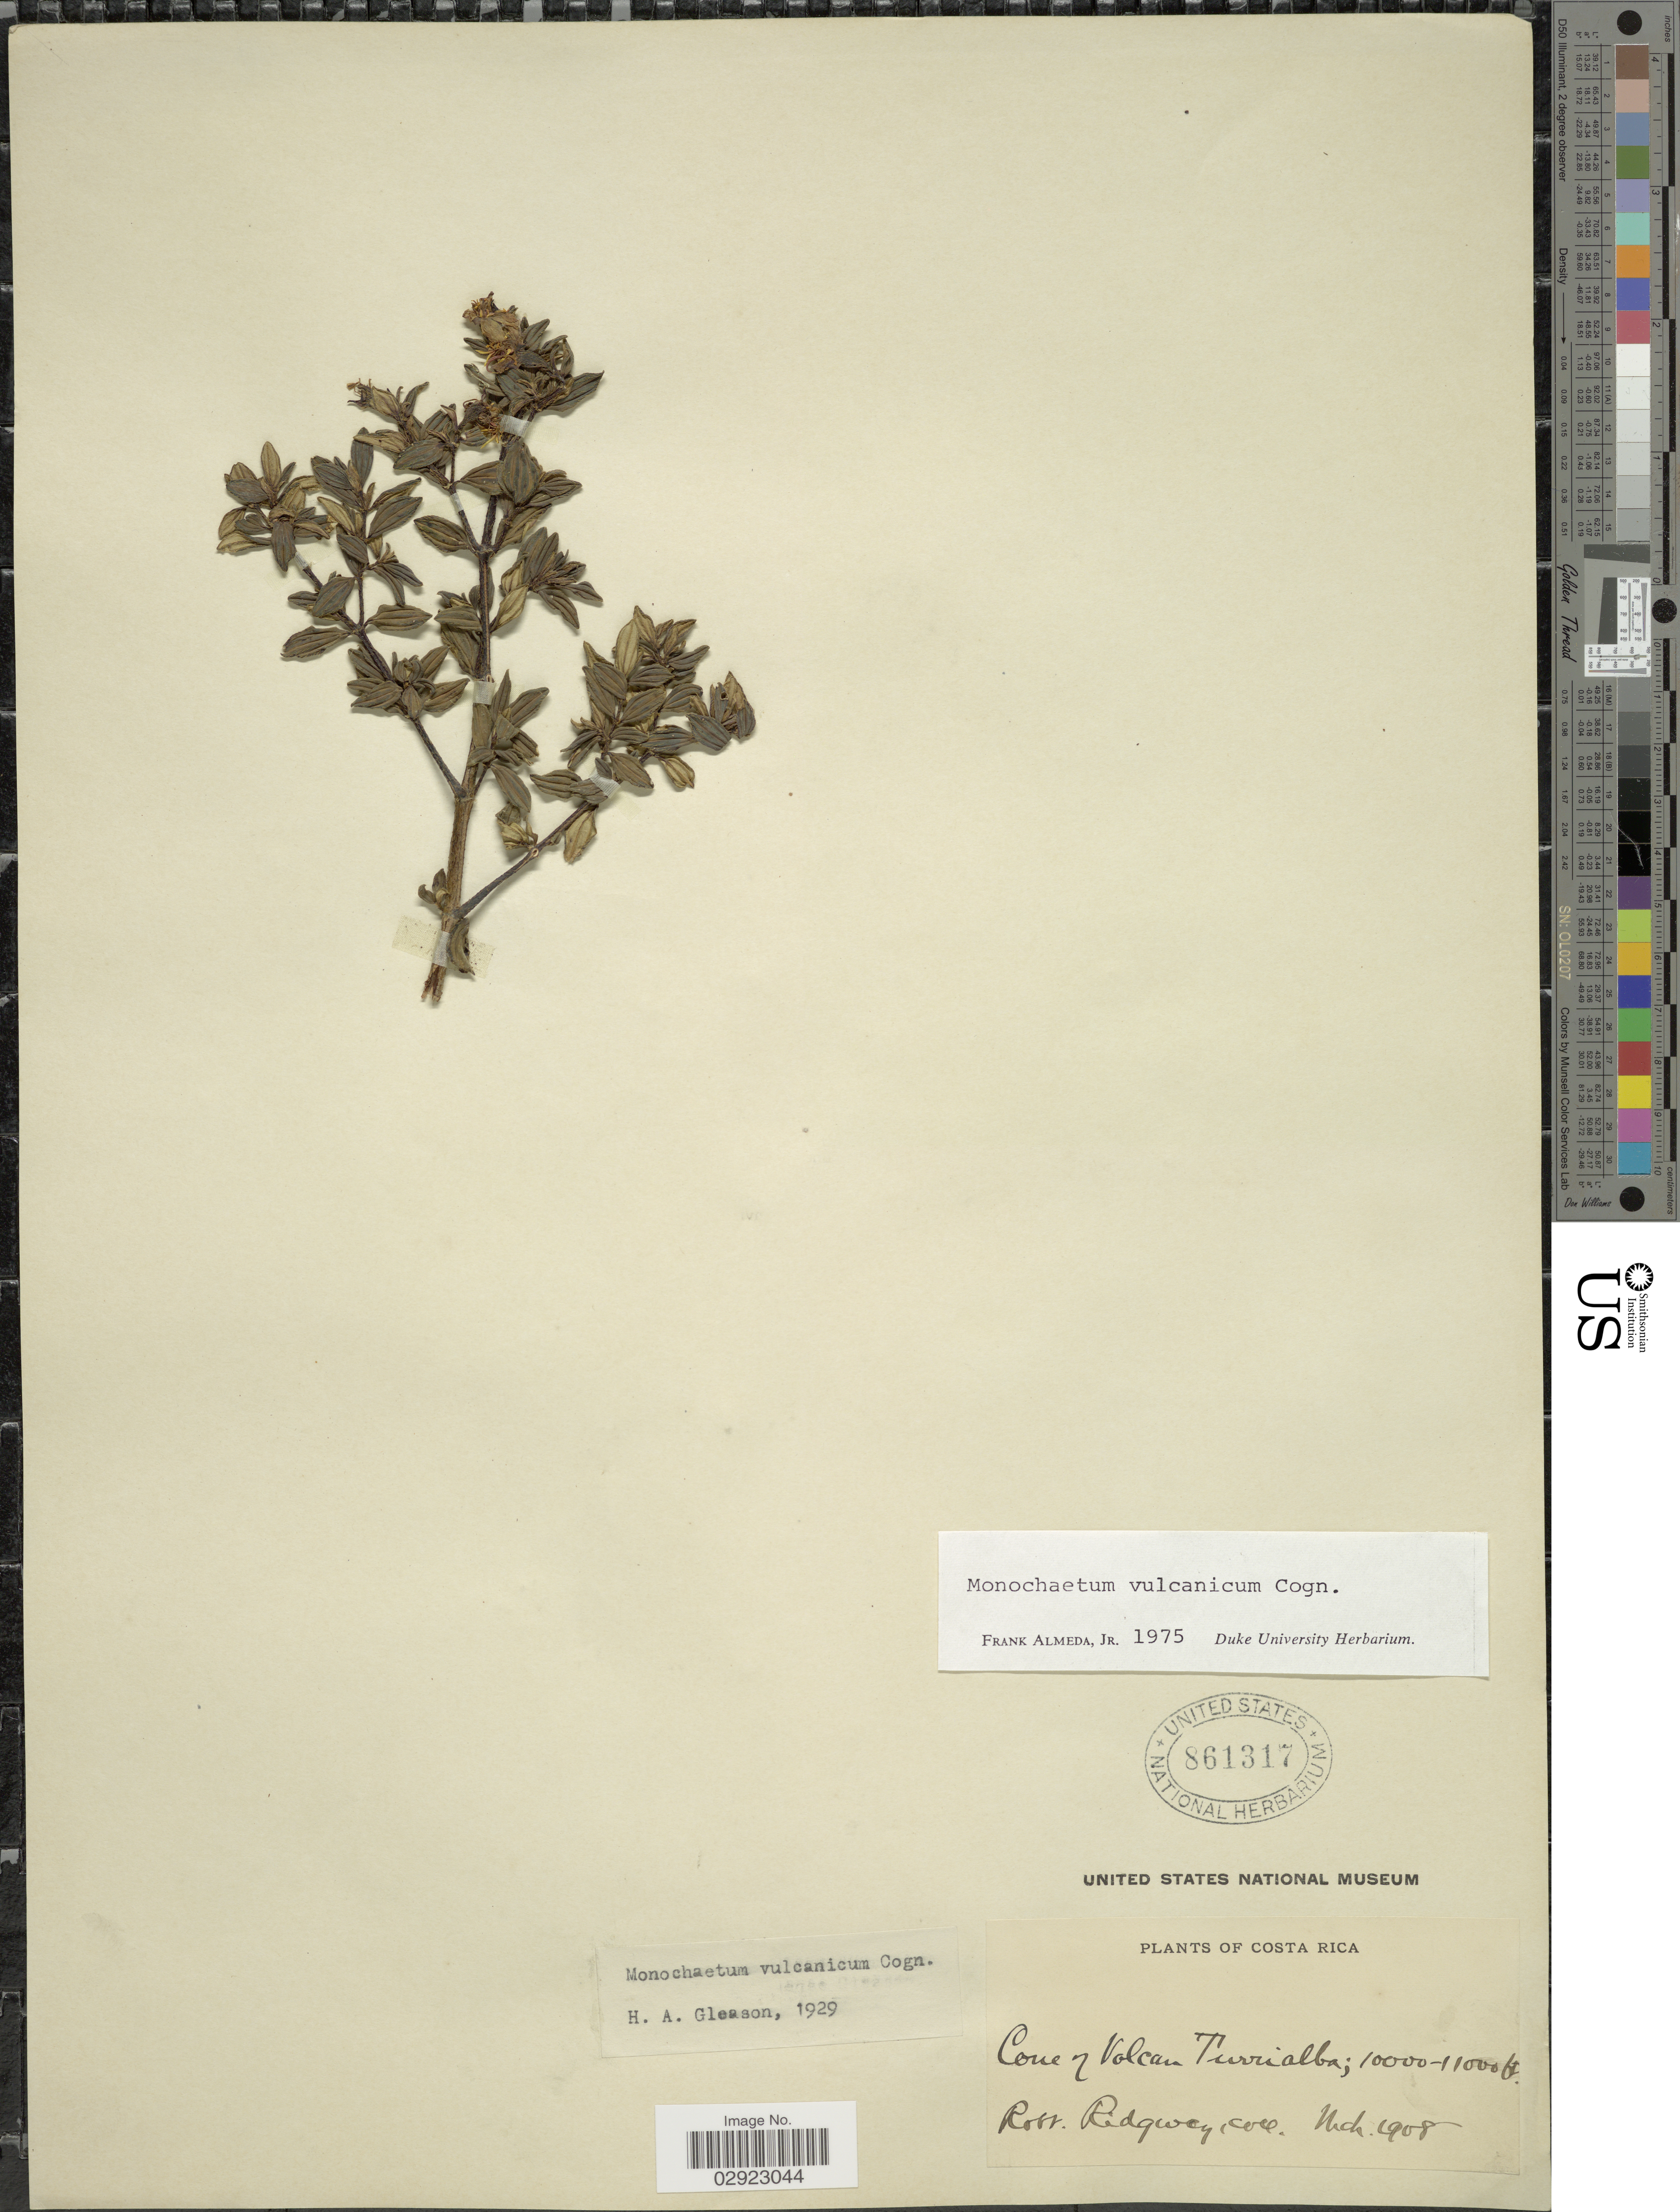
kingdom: Plantae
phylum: Tracheophyta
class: Magnoliopsida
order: Myrtales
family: Melastomataceae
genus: Monochaetum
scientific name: Monochaetum vulcanicum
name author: Cogn.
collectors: R. Ridgway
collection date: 1908-03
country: Costa Rica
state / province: Cartago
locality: Cove of Volcan Turrialba.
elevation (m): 3048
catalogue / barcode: US 861317